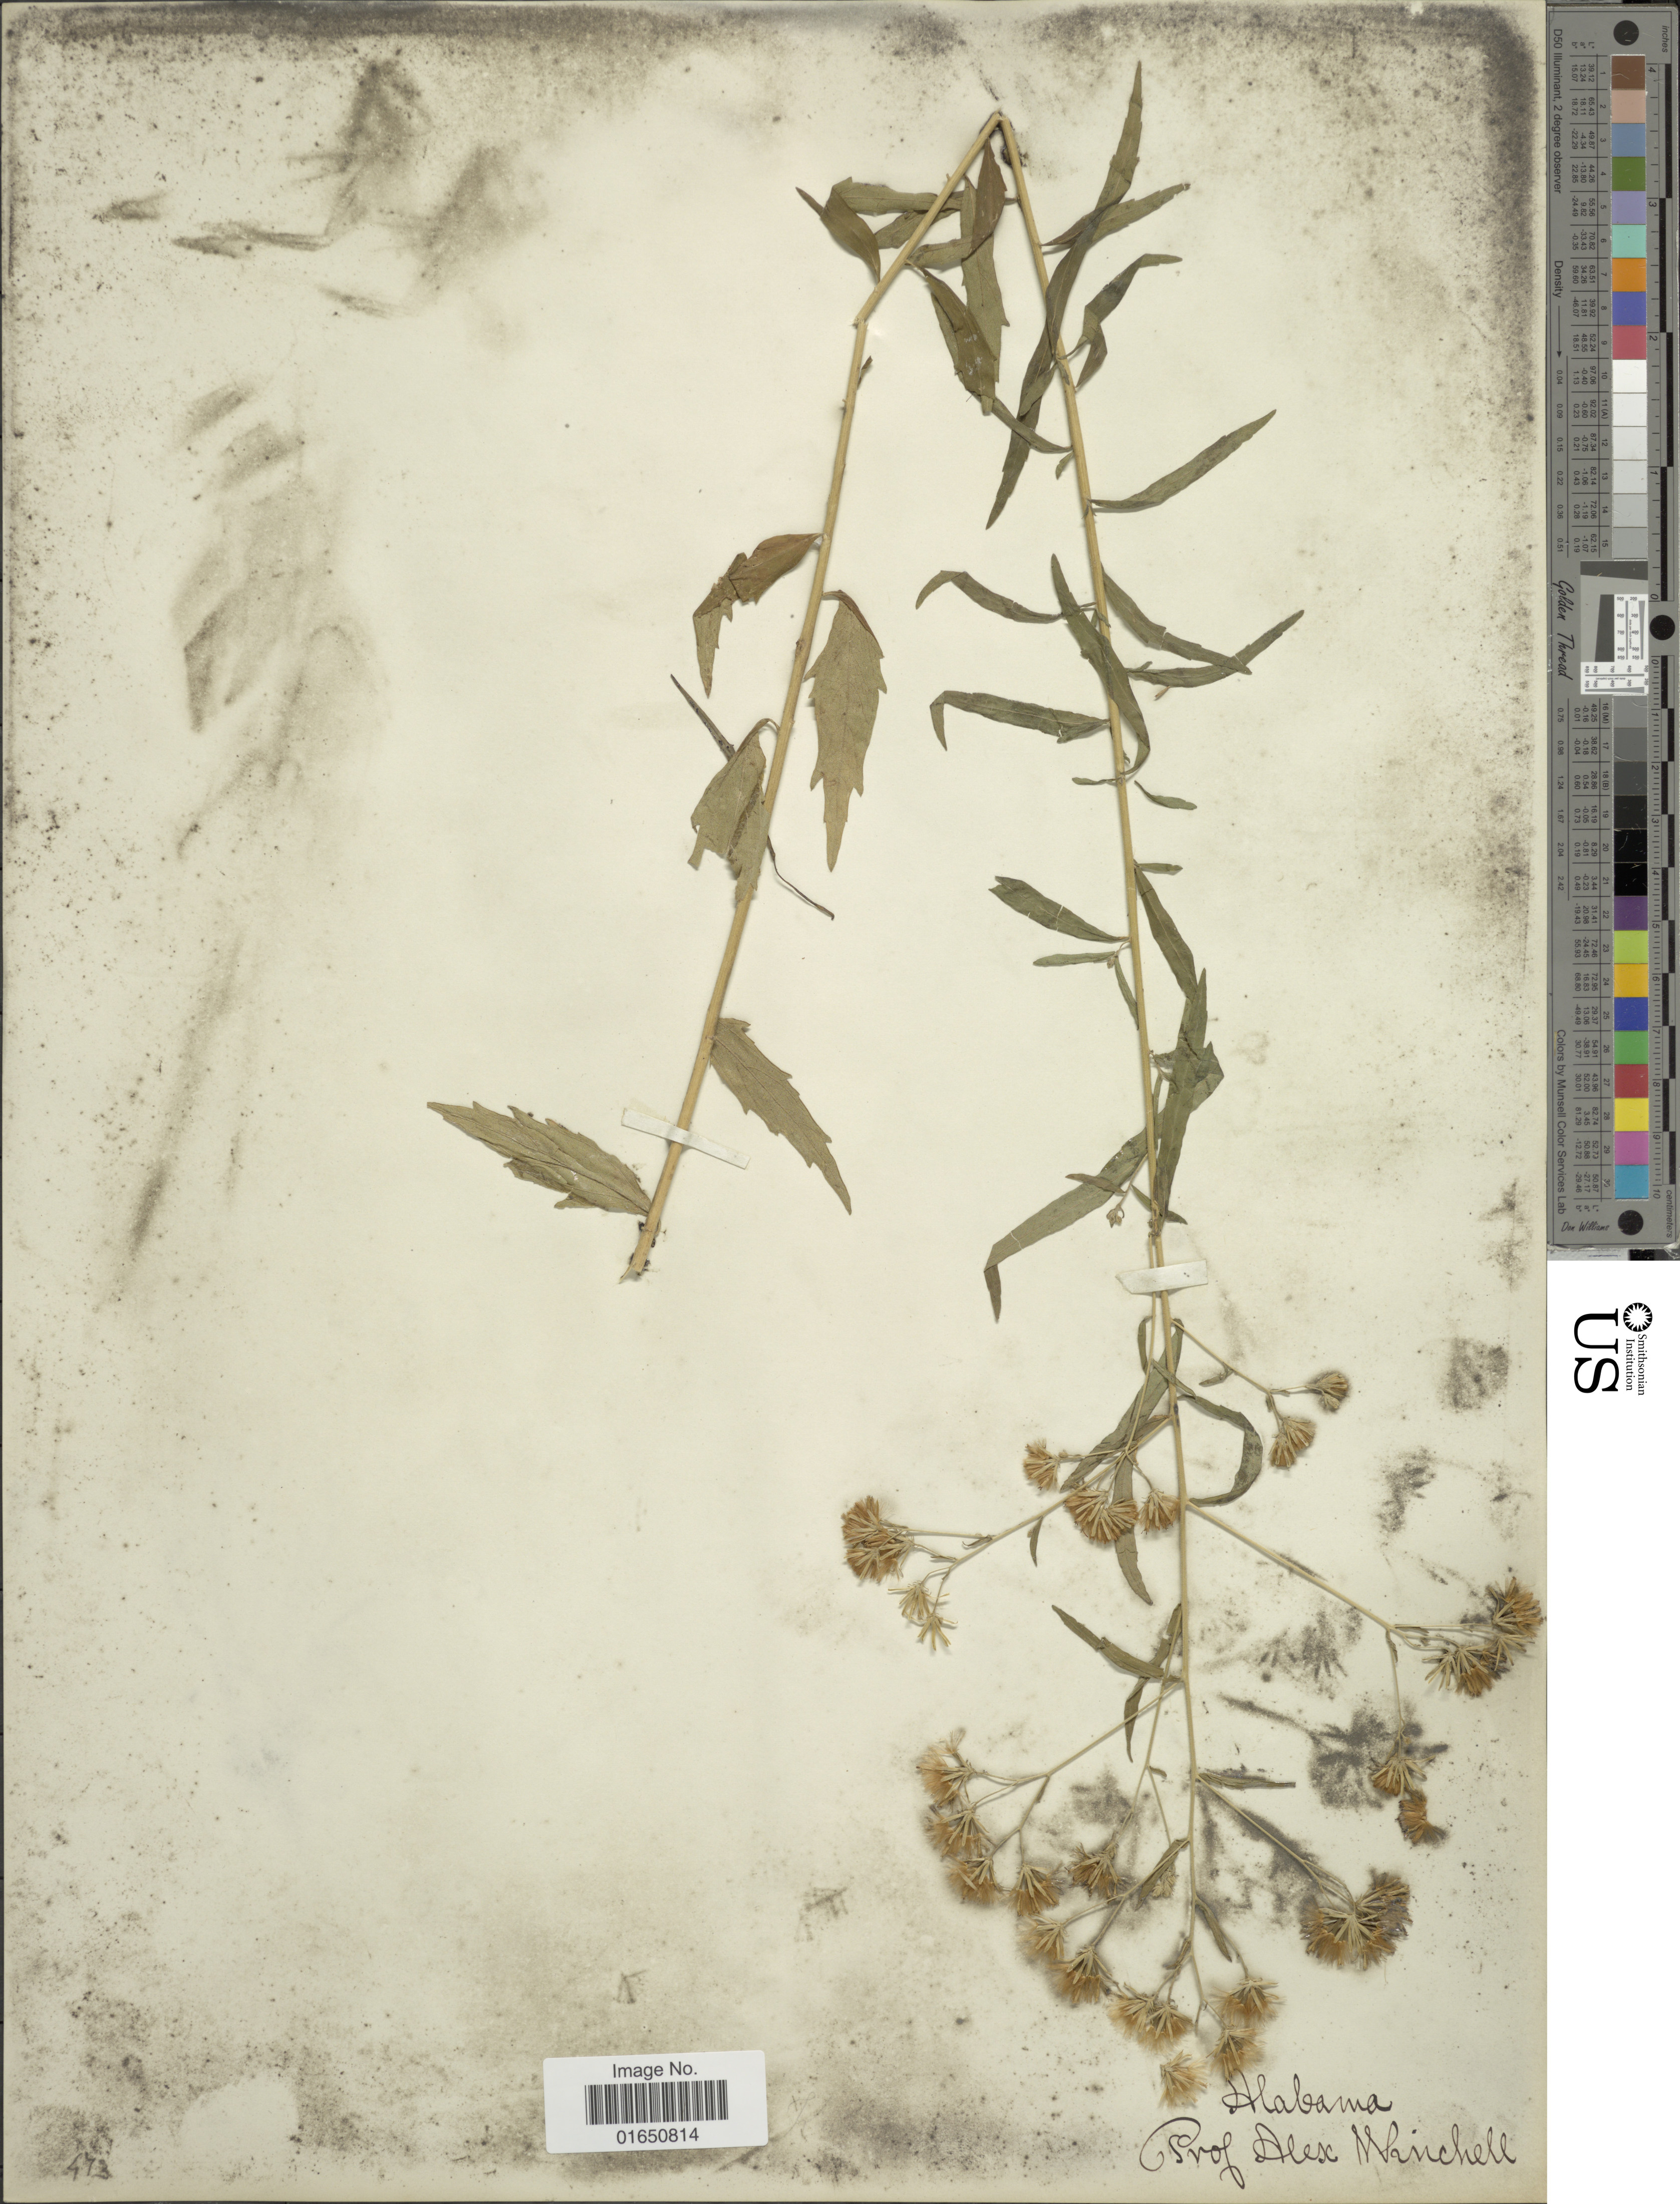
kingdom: Plantae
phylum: Tracheophyta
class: Magnoliopsida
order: Asterales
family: Asteraceae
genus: Brickellia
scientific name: Brickellia eupatorioides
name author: (L.) Shinners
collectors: A. Winchell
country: United States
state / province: Alabama